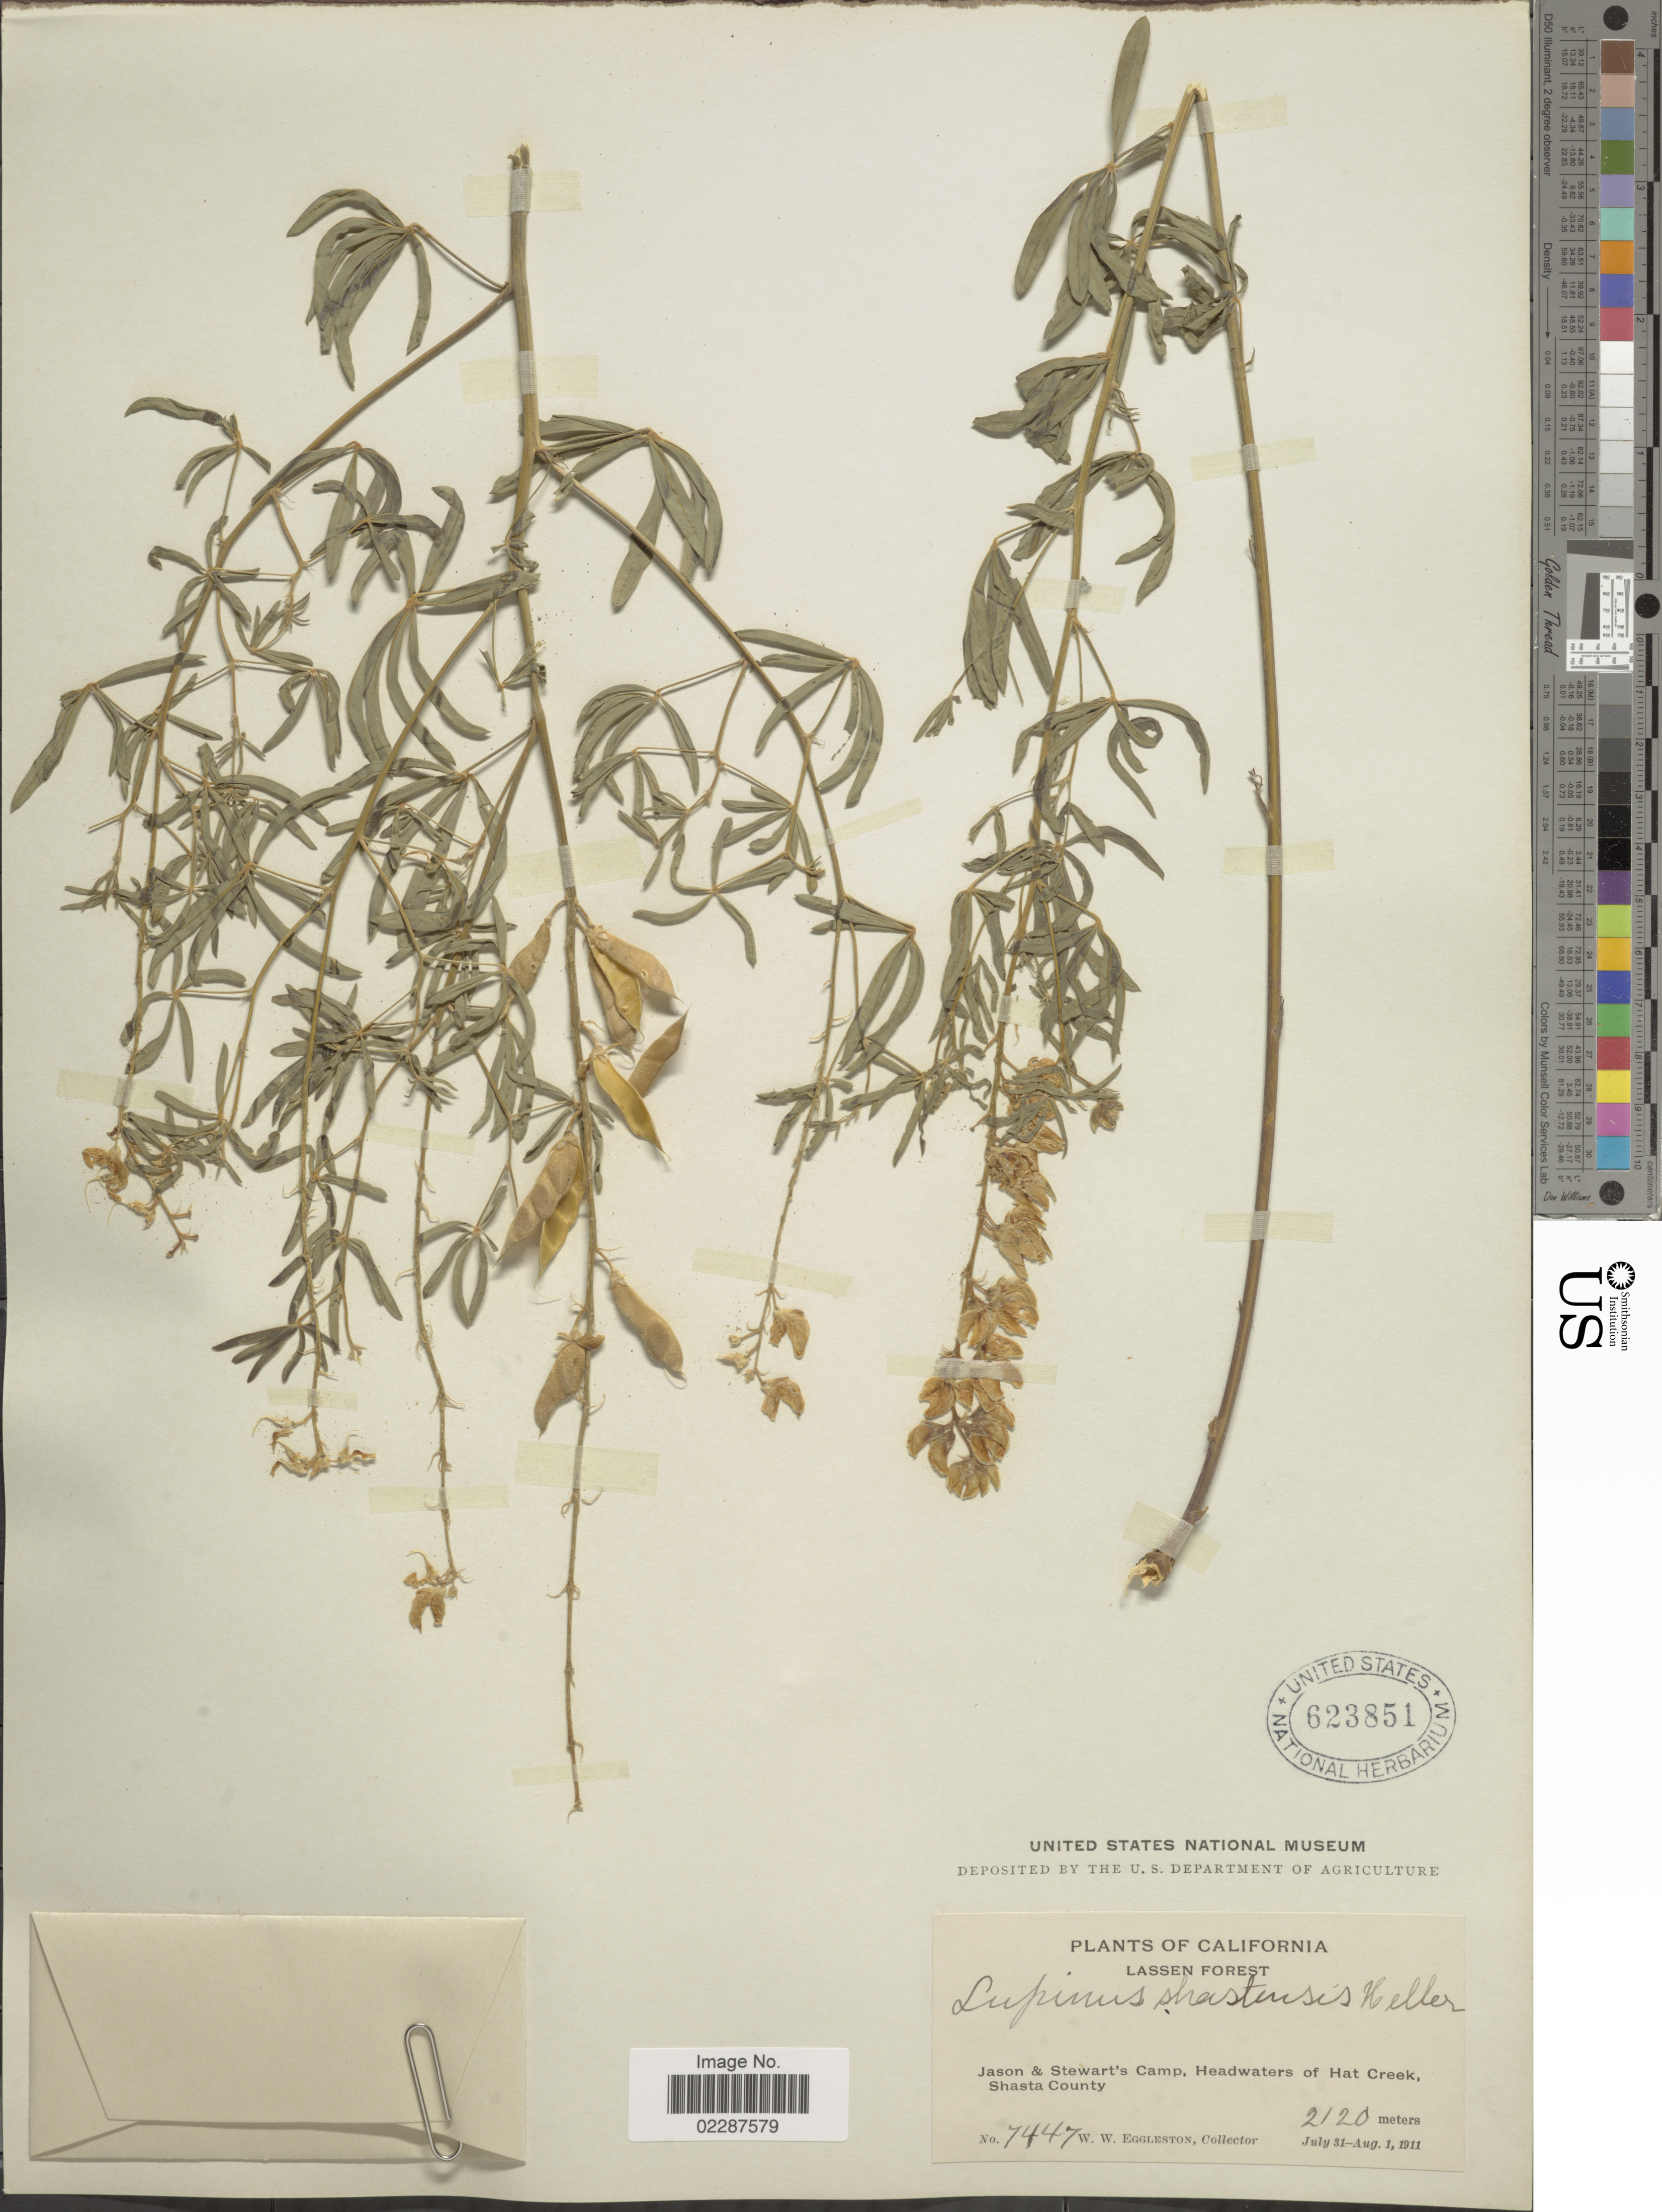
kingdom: Plantae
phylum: Tracheophyta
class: Magnoliopsida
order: Fabales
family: Fabaceae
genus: Lupinus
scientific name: Lupinus shastensis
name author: A. Heller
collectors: W. W. Eggleston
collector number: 7447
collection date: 1911-07-31/1911-08-01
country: United States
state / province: California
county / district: Shasta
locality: Lassen Forest, Jason & Stewart's Camp, Headwaters of Hat Creek, Shasta County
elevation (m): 2120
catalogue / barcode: US 623851